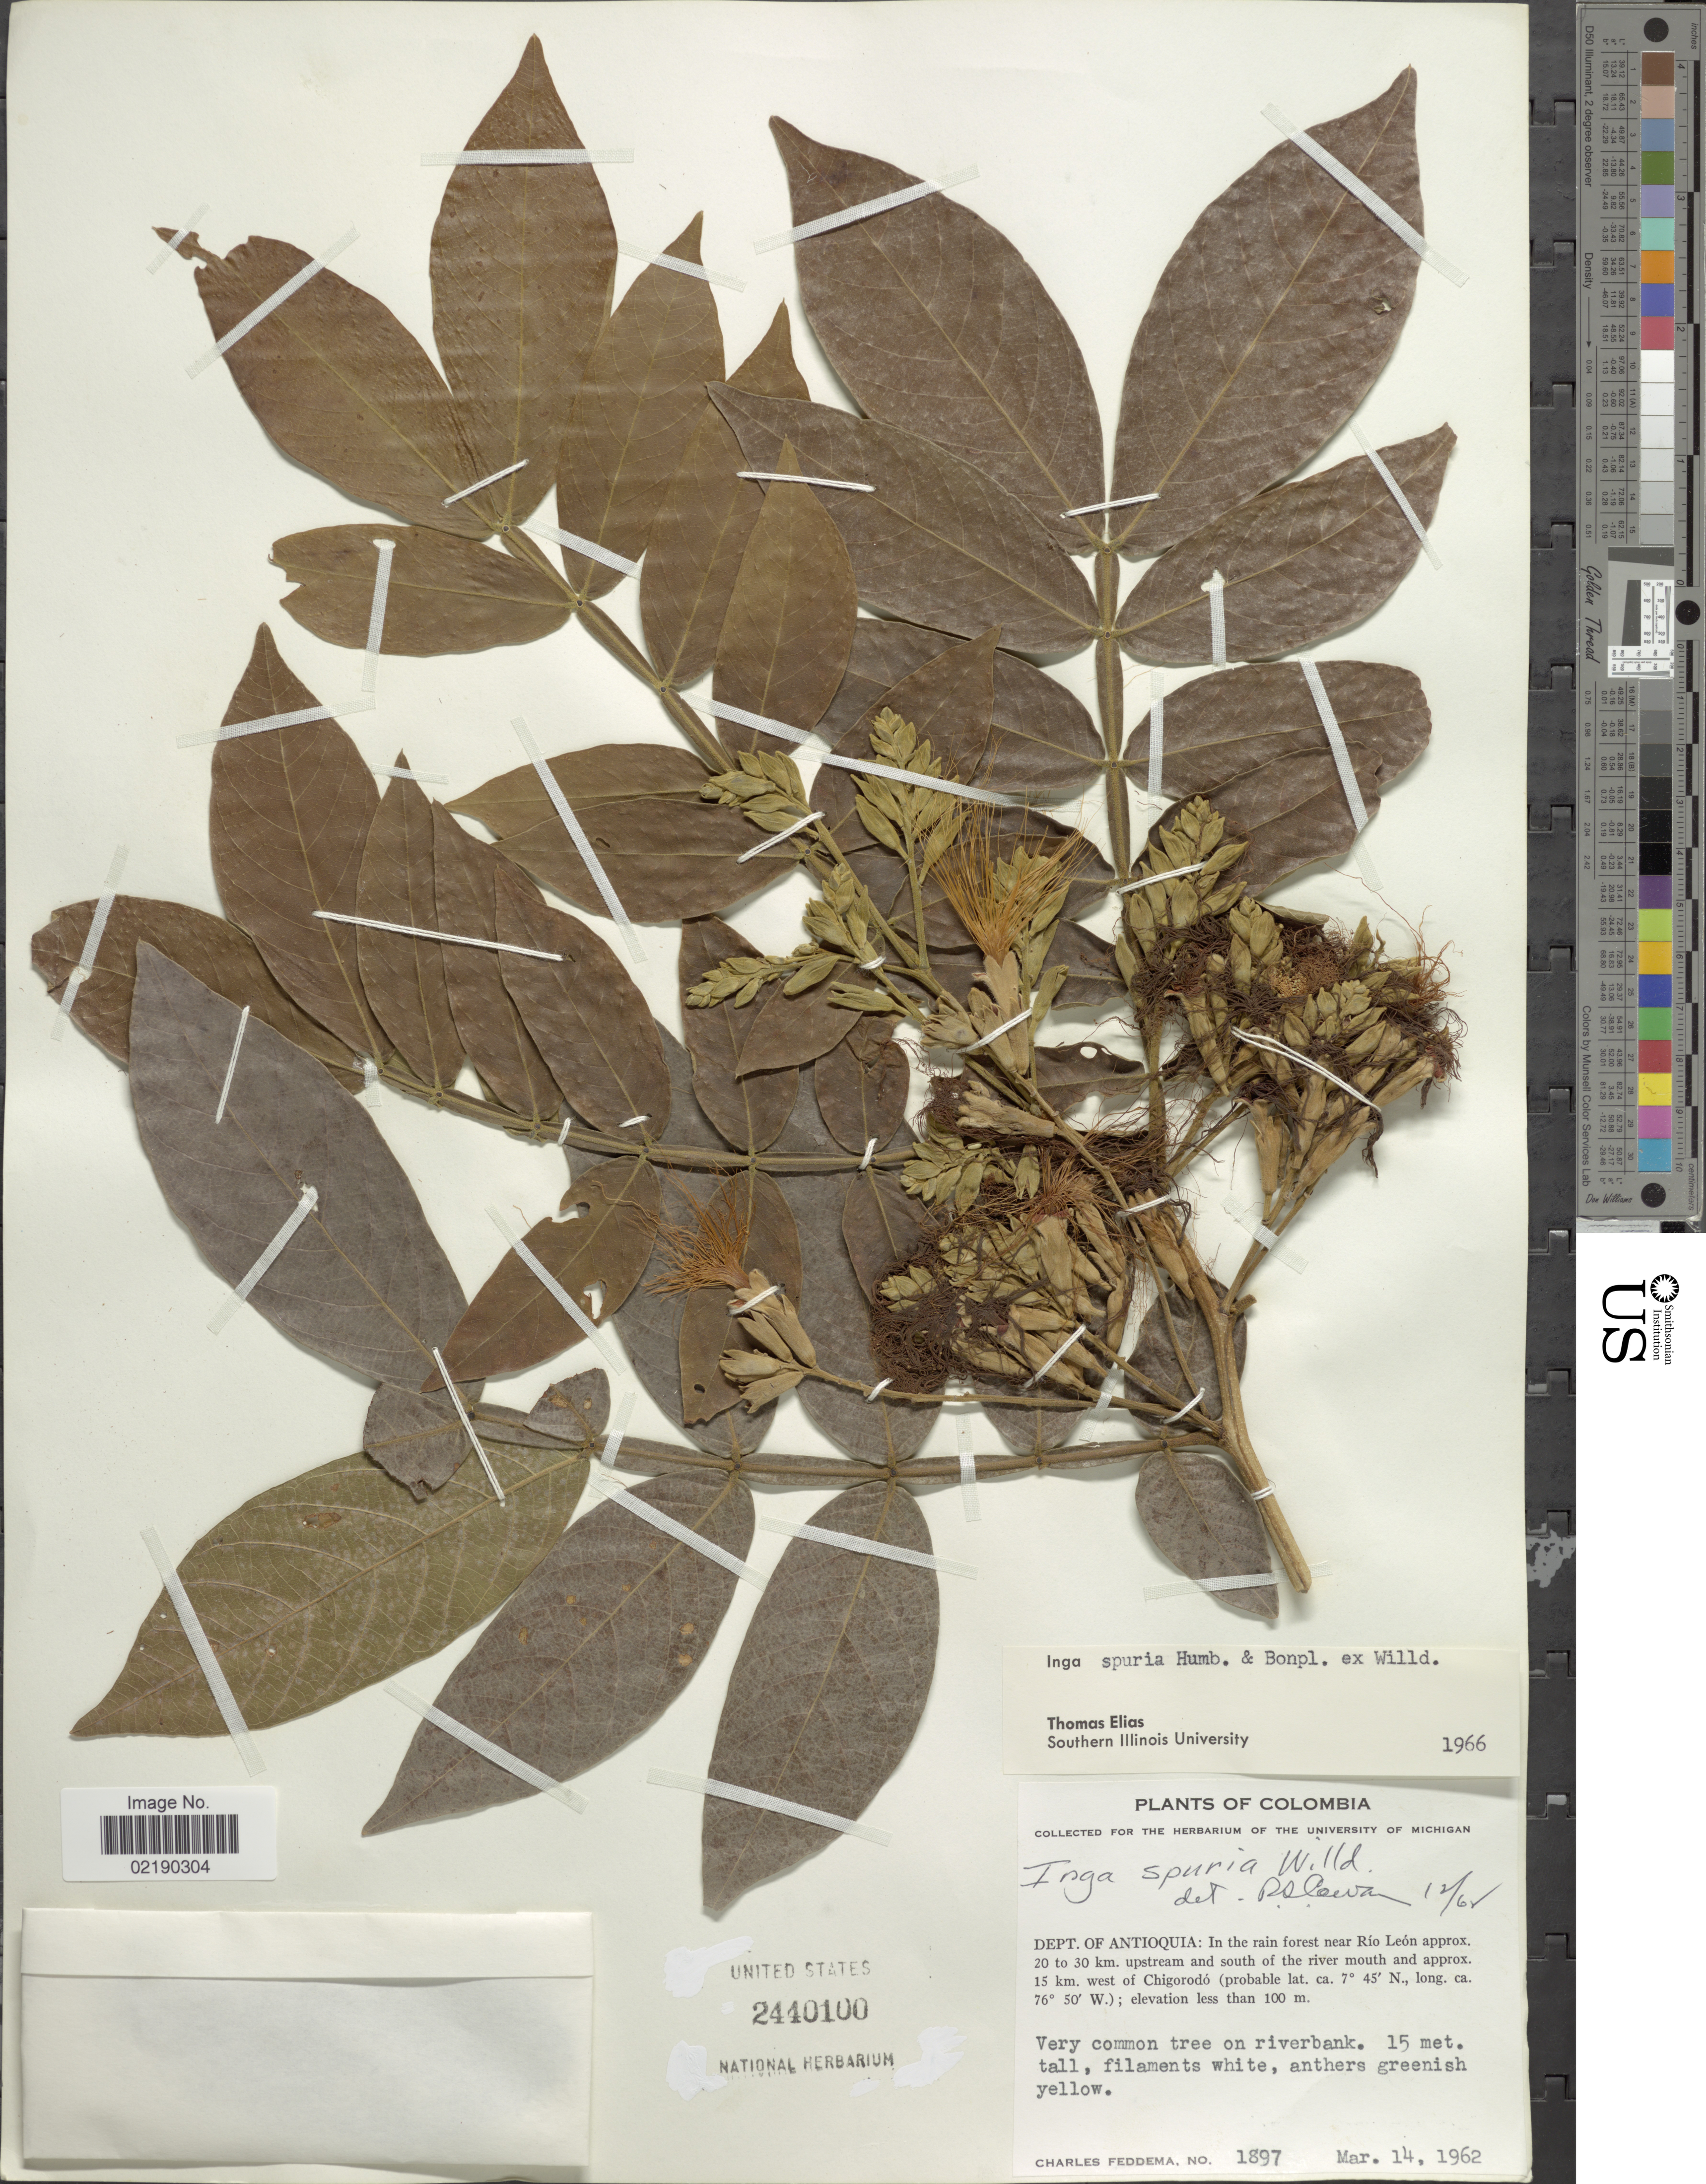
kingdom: Plantae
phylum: Tracheophyta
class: Magnoliopsida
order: Fabales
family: Fabaceae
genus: Inga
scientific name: Inga vera subsp. vera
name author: Willd.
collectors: C. Feddema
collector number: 1897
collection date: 1962-03-14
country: Colombia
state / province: Antioquia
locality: In the rain forest near Rio Leon approx. 20 to 30 km. upstream and south of the river mouth and approx. 15 km. west of Chigorodo.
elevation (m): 100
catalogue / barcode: US 2440100